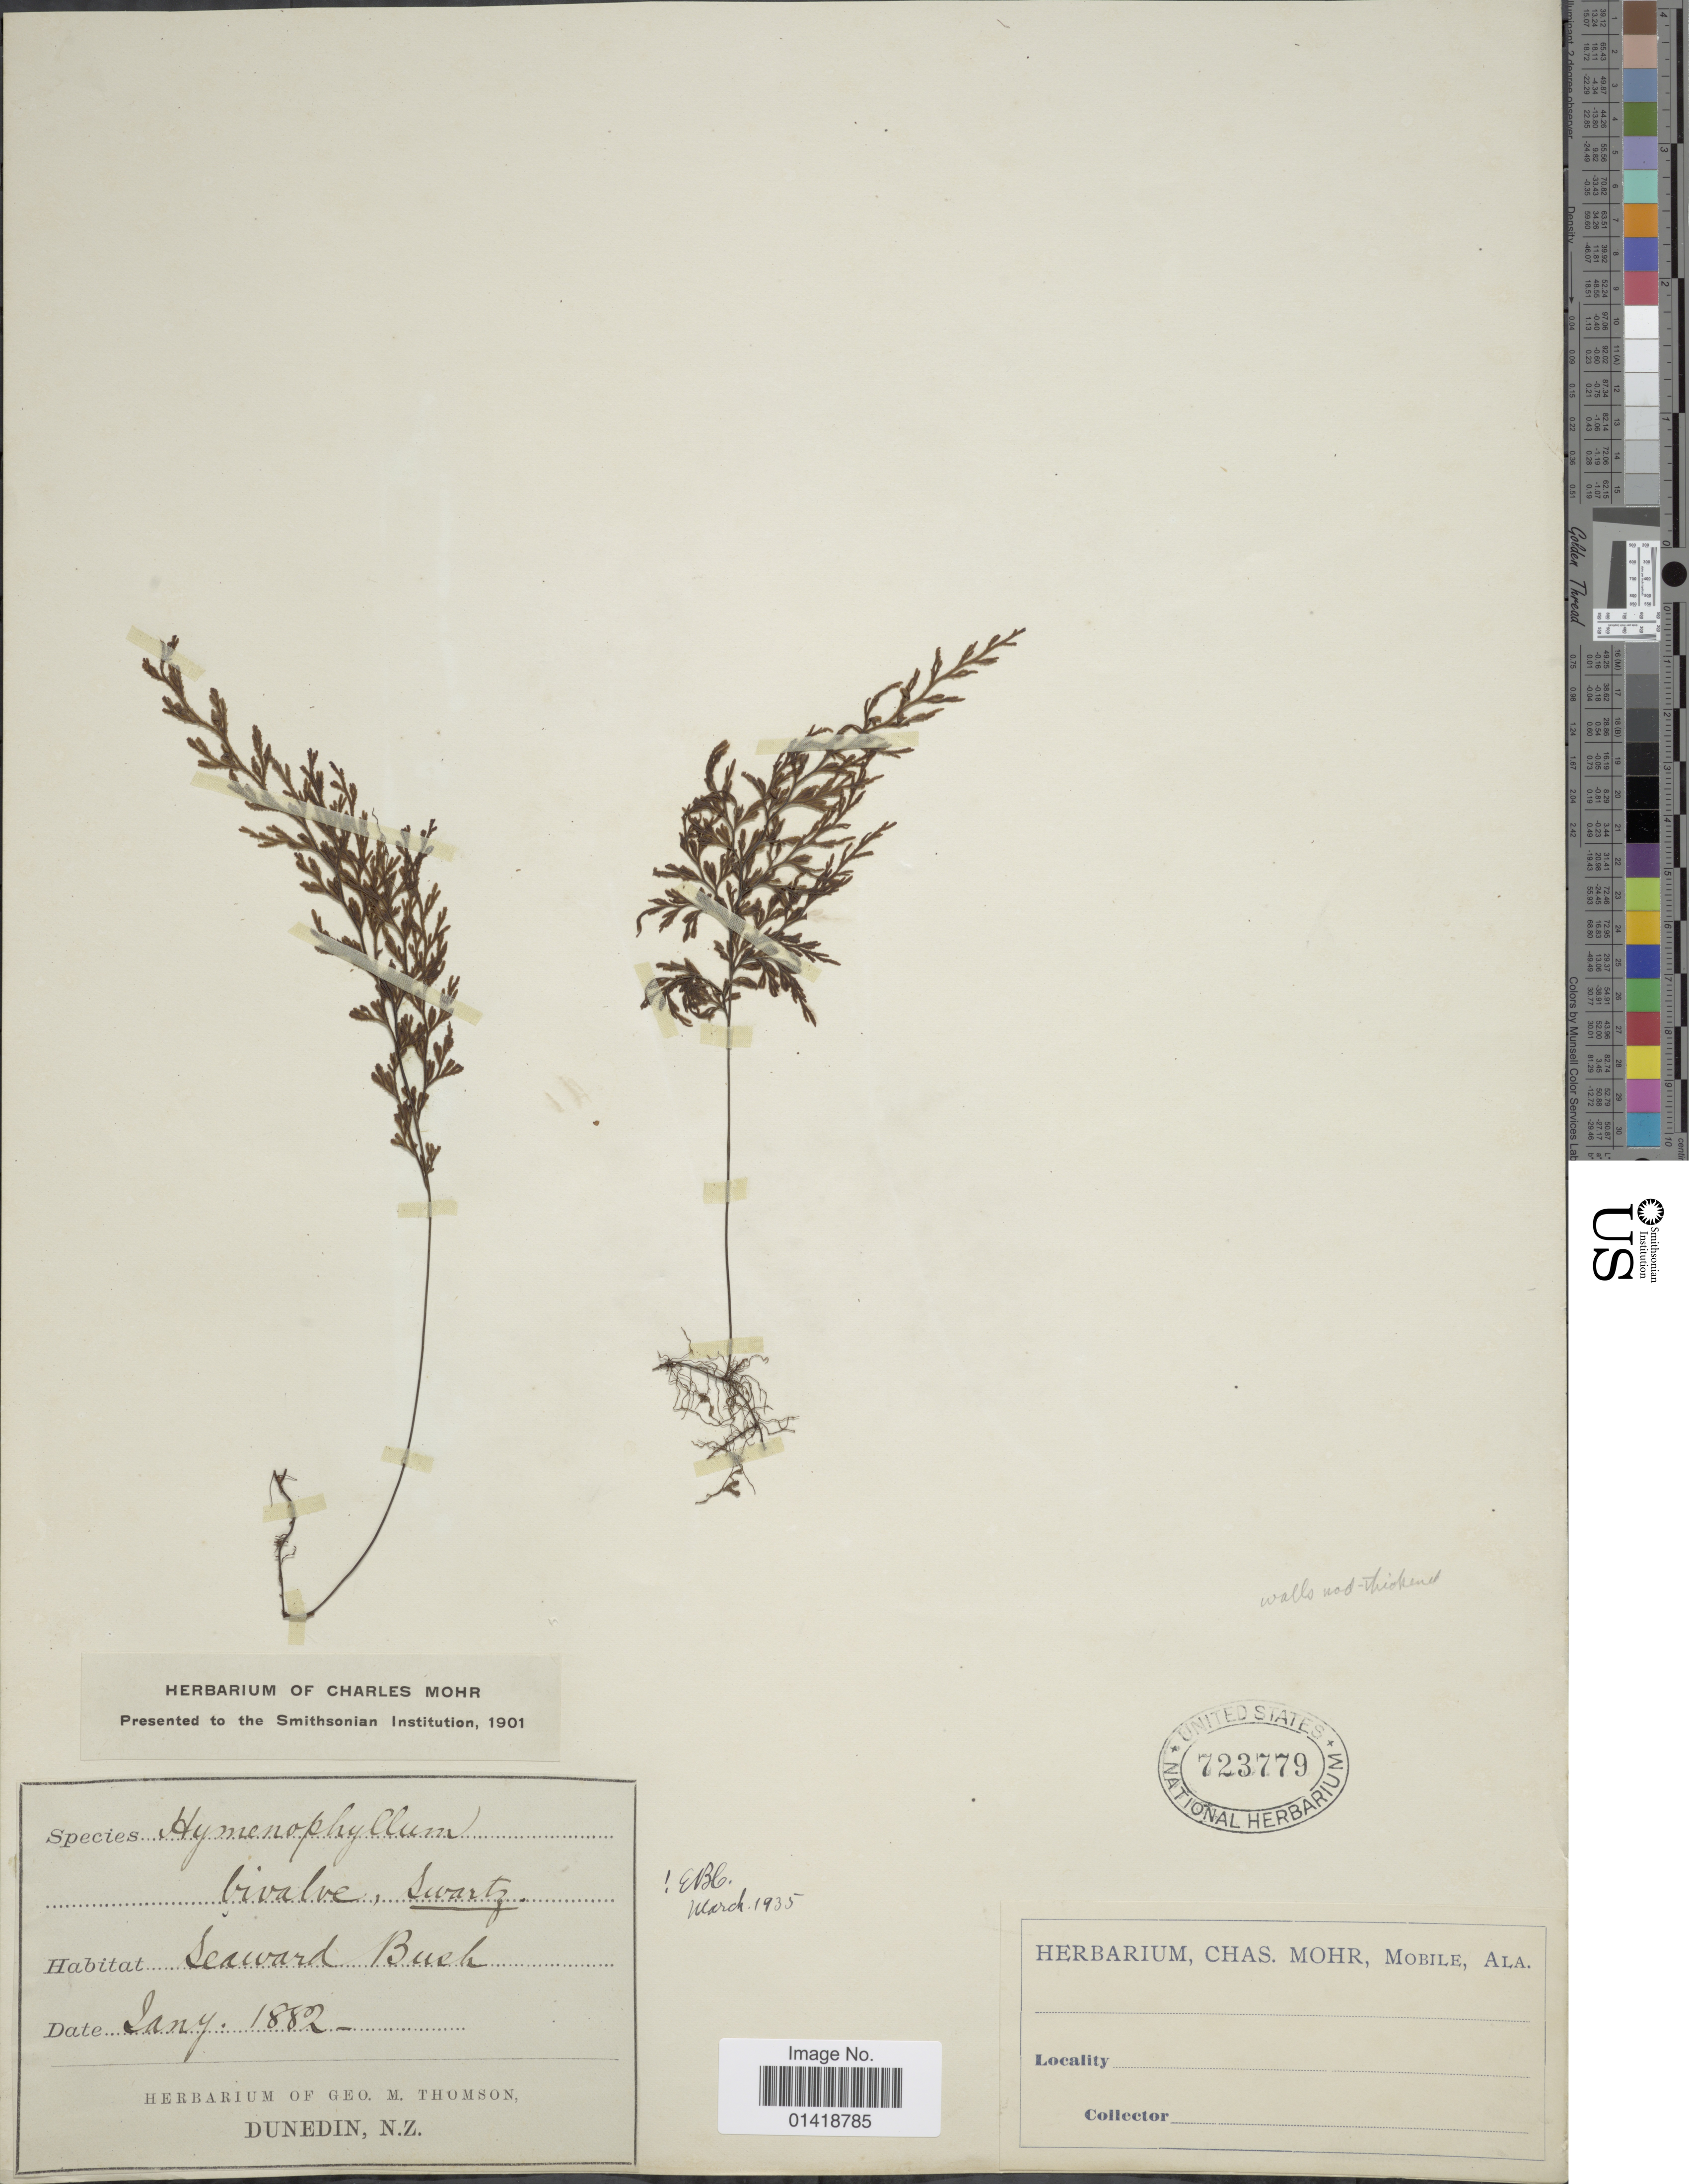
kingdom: Plantae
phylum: Tracheophyta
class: Polypodiopsida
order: Hymenophyllales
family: Hymenophyllaceae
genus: Hymenophyllum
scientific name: Hymenophyllum bivalve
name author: (G. Forst.) Sw.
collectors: G. Thomson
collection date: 1882-01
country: New Zealand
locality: Seaward Bush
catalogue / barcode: US 723779